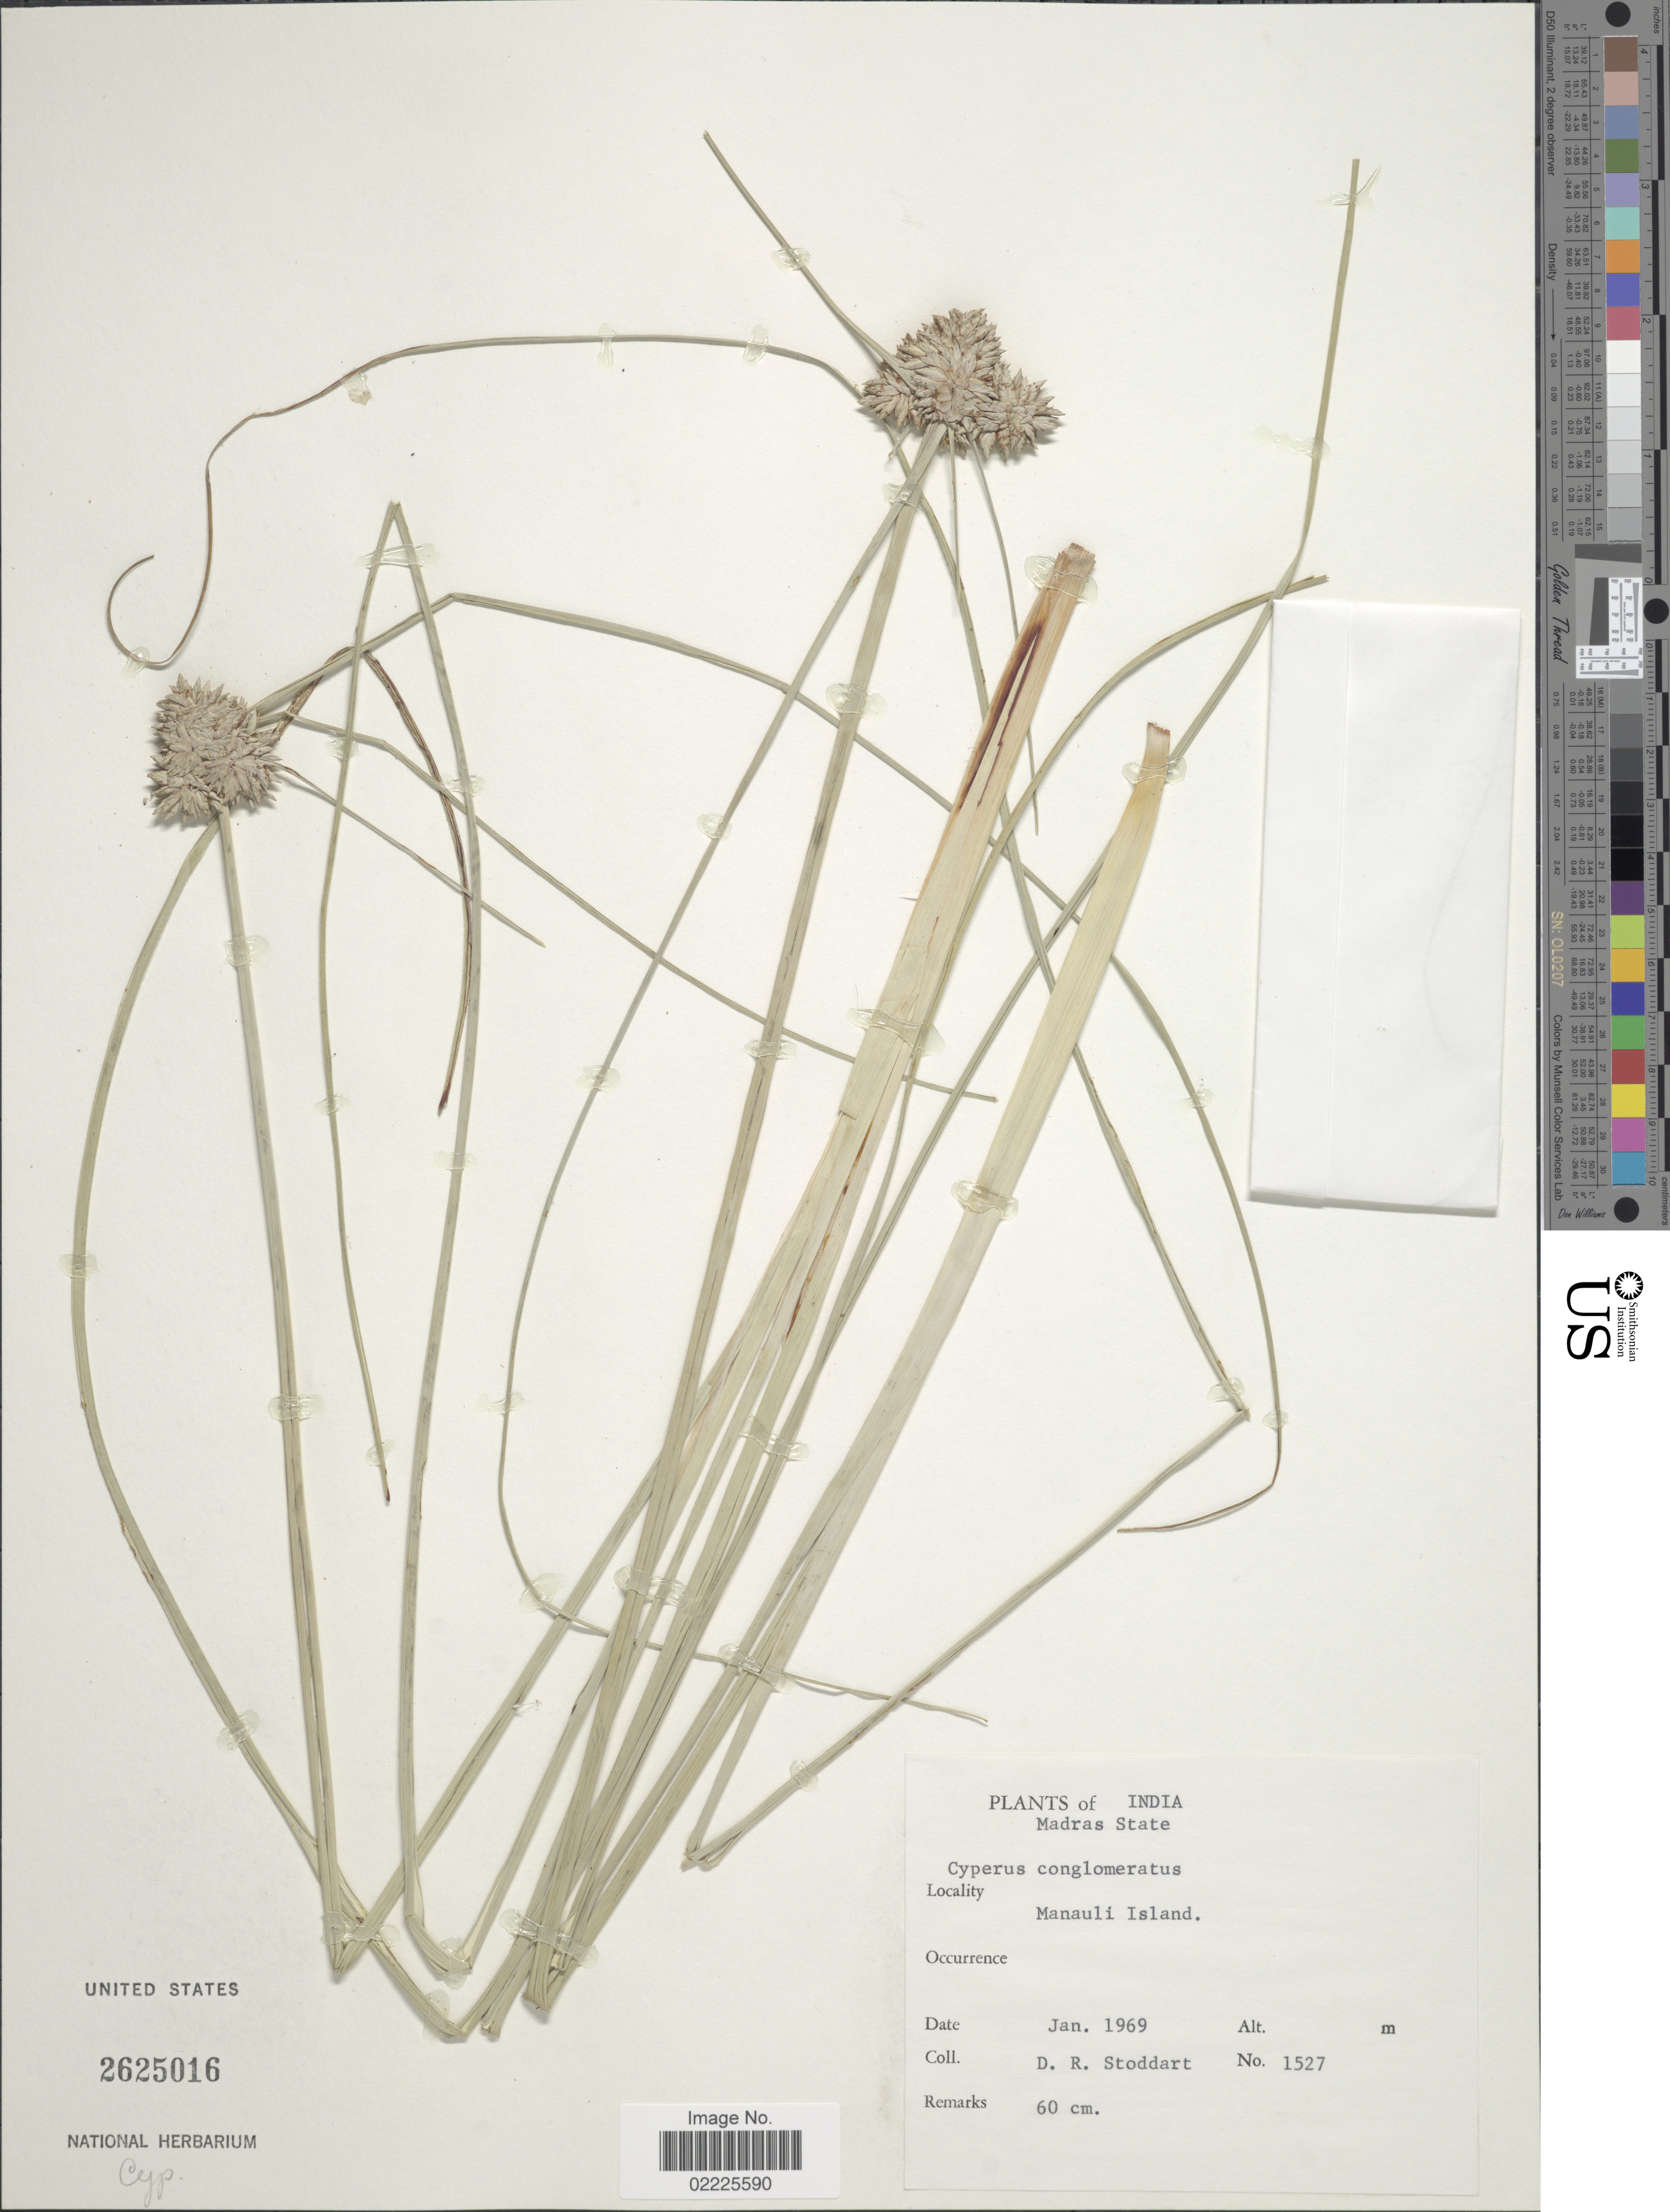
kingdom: Plantae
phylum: Tracheophyta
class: Liliopsida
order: Poales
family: Cyperaceae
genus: Cyperus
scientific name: Cyperus conglomeratus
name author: Rottb.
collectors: D. R. Stoddart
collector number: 1527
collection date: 1969-01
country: India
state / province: Tamil Nadu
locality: Madras State, West Islet, Manauli Island.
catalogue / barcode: US 2625016